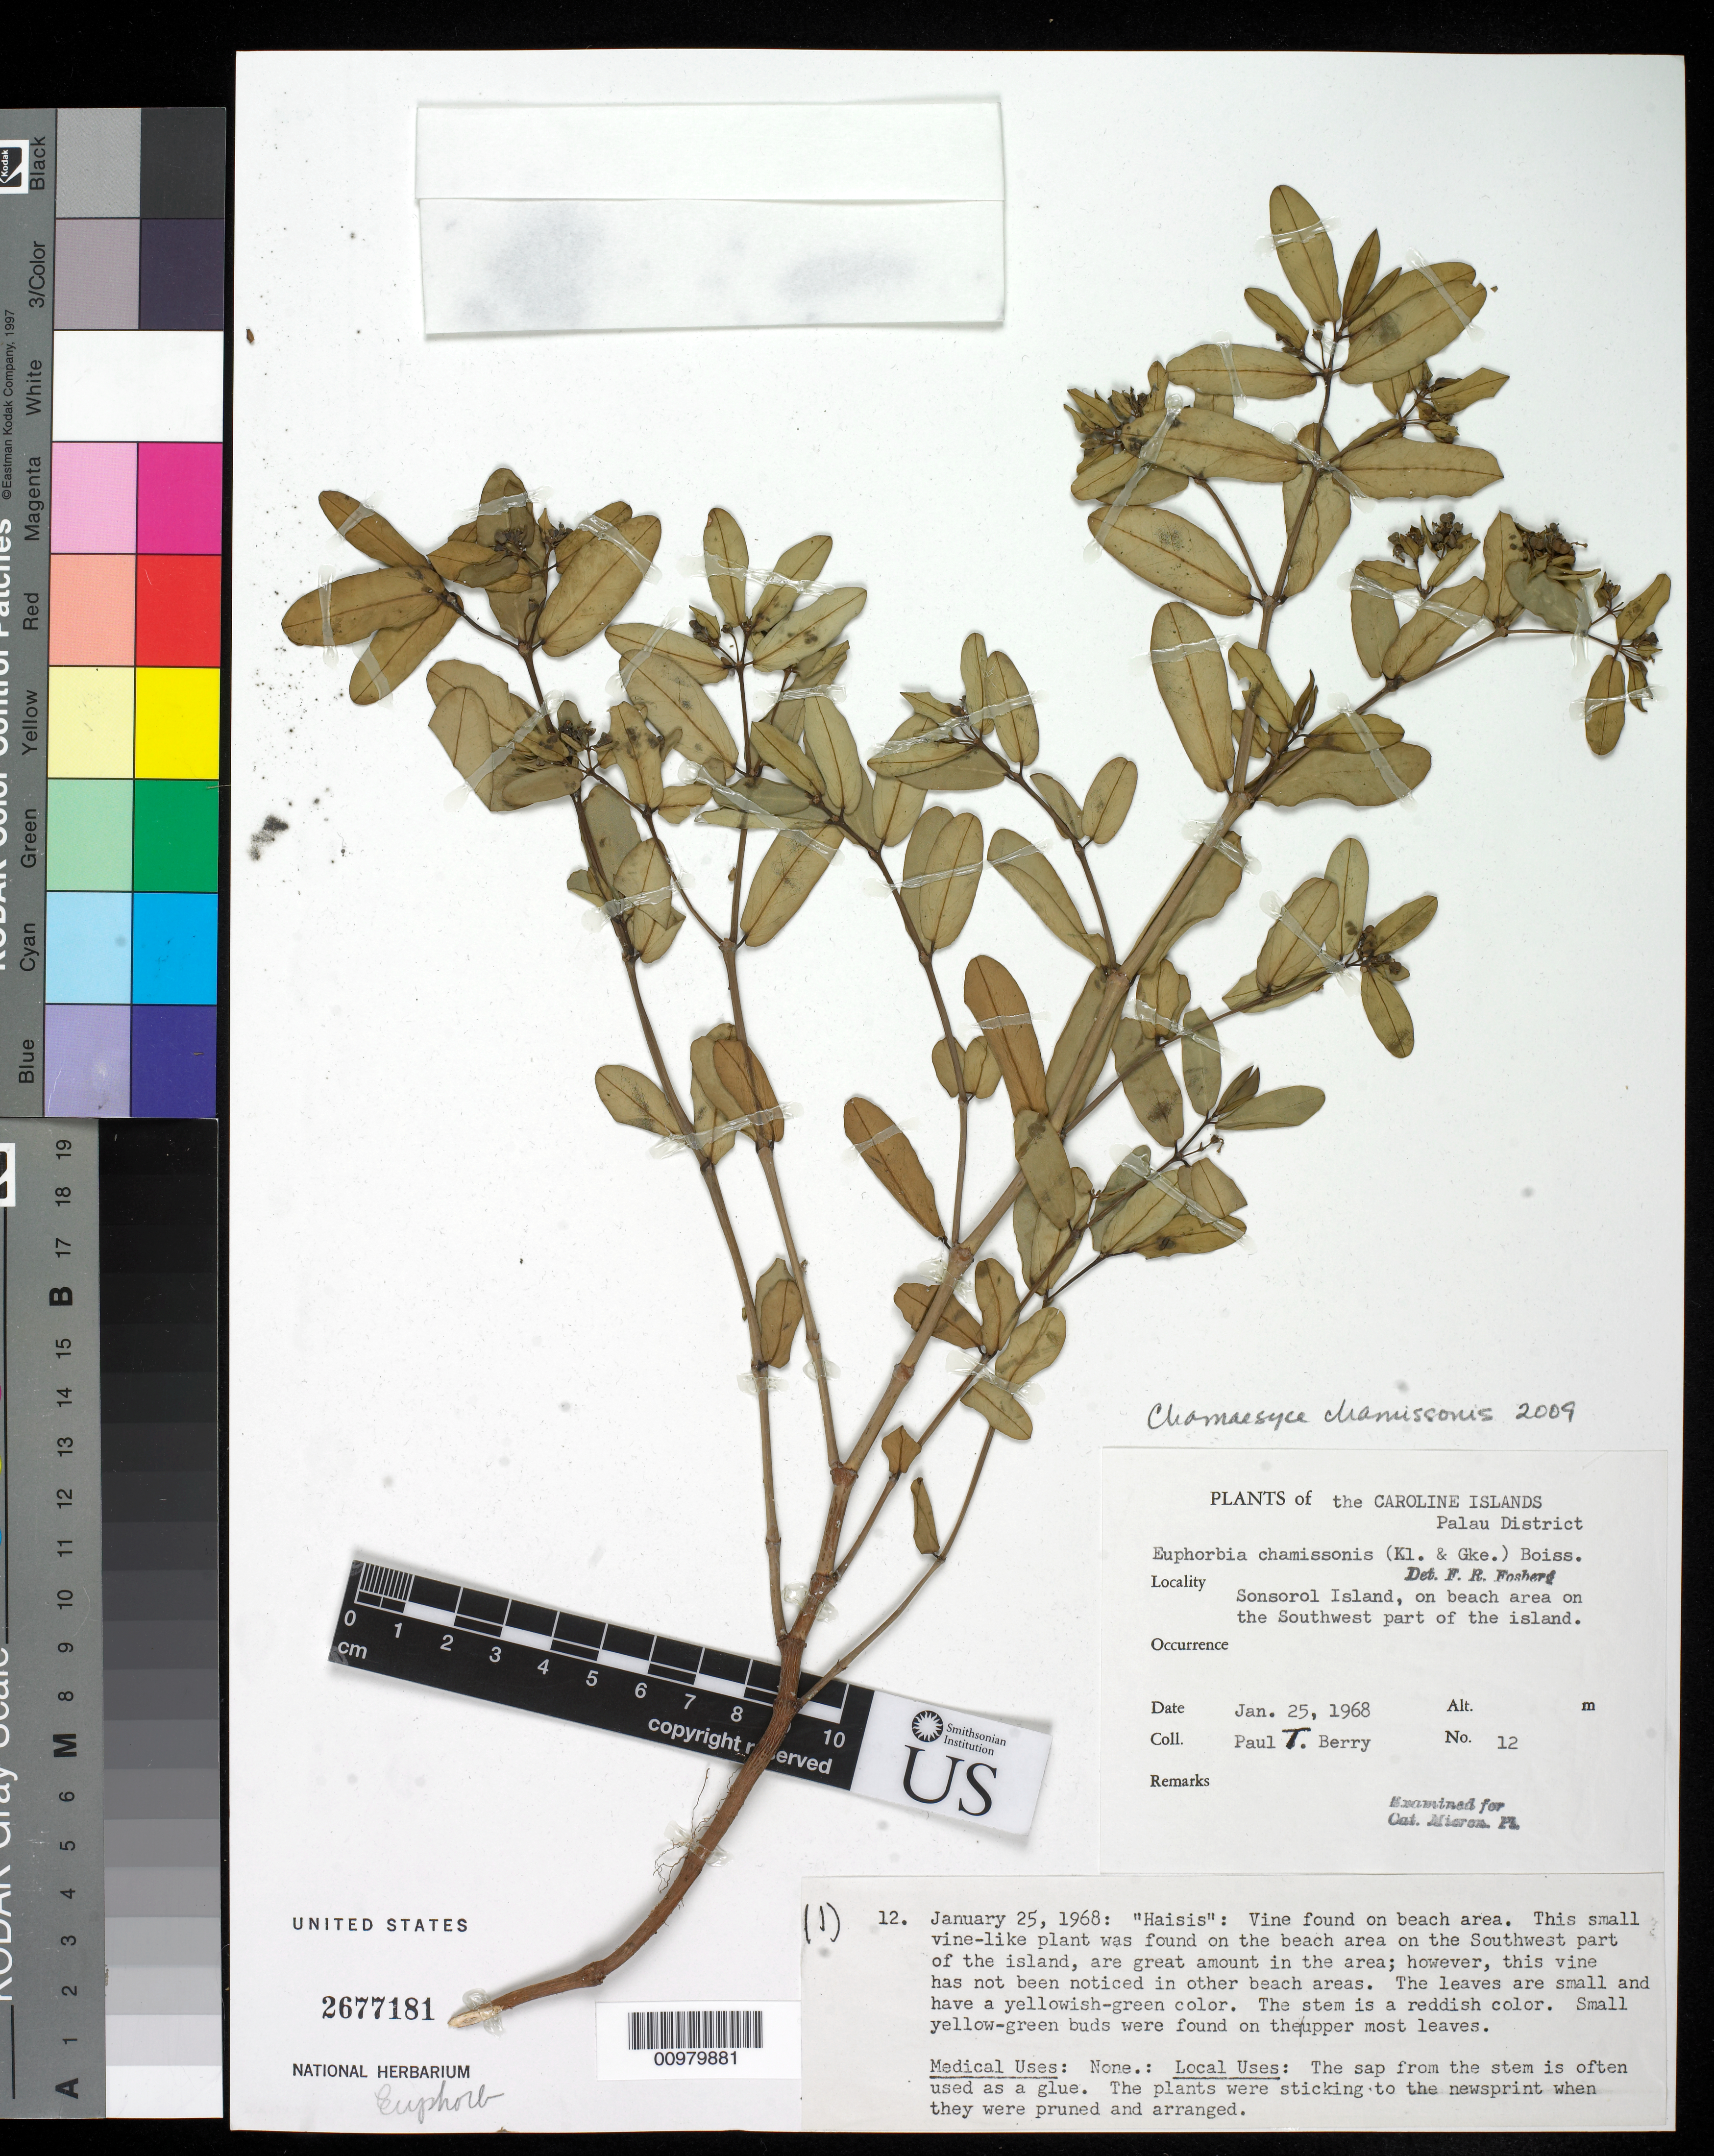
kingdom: Plantae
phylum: Tracheophyta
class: Magnoliopsida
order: Malpighiales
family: Euphorbiaceae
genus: Euphorbia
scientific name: Euphorbia chamissonis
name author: (Klotzsch ex Klotzsch & Garcke) Boiss.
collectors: P. T. Berry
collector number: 12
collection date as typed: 25 Jan 1968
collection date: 1968-01-25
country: Palau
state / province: Sonsorol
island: Sonsorol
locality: Caroline Is., Sonsorol Is., Palau District, Southwest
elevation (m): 1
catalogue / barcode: US 2677181